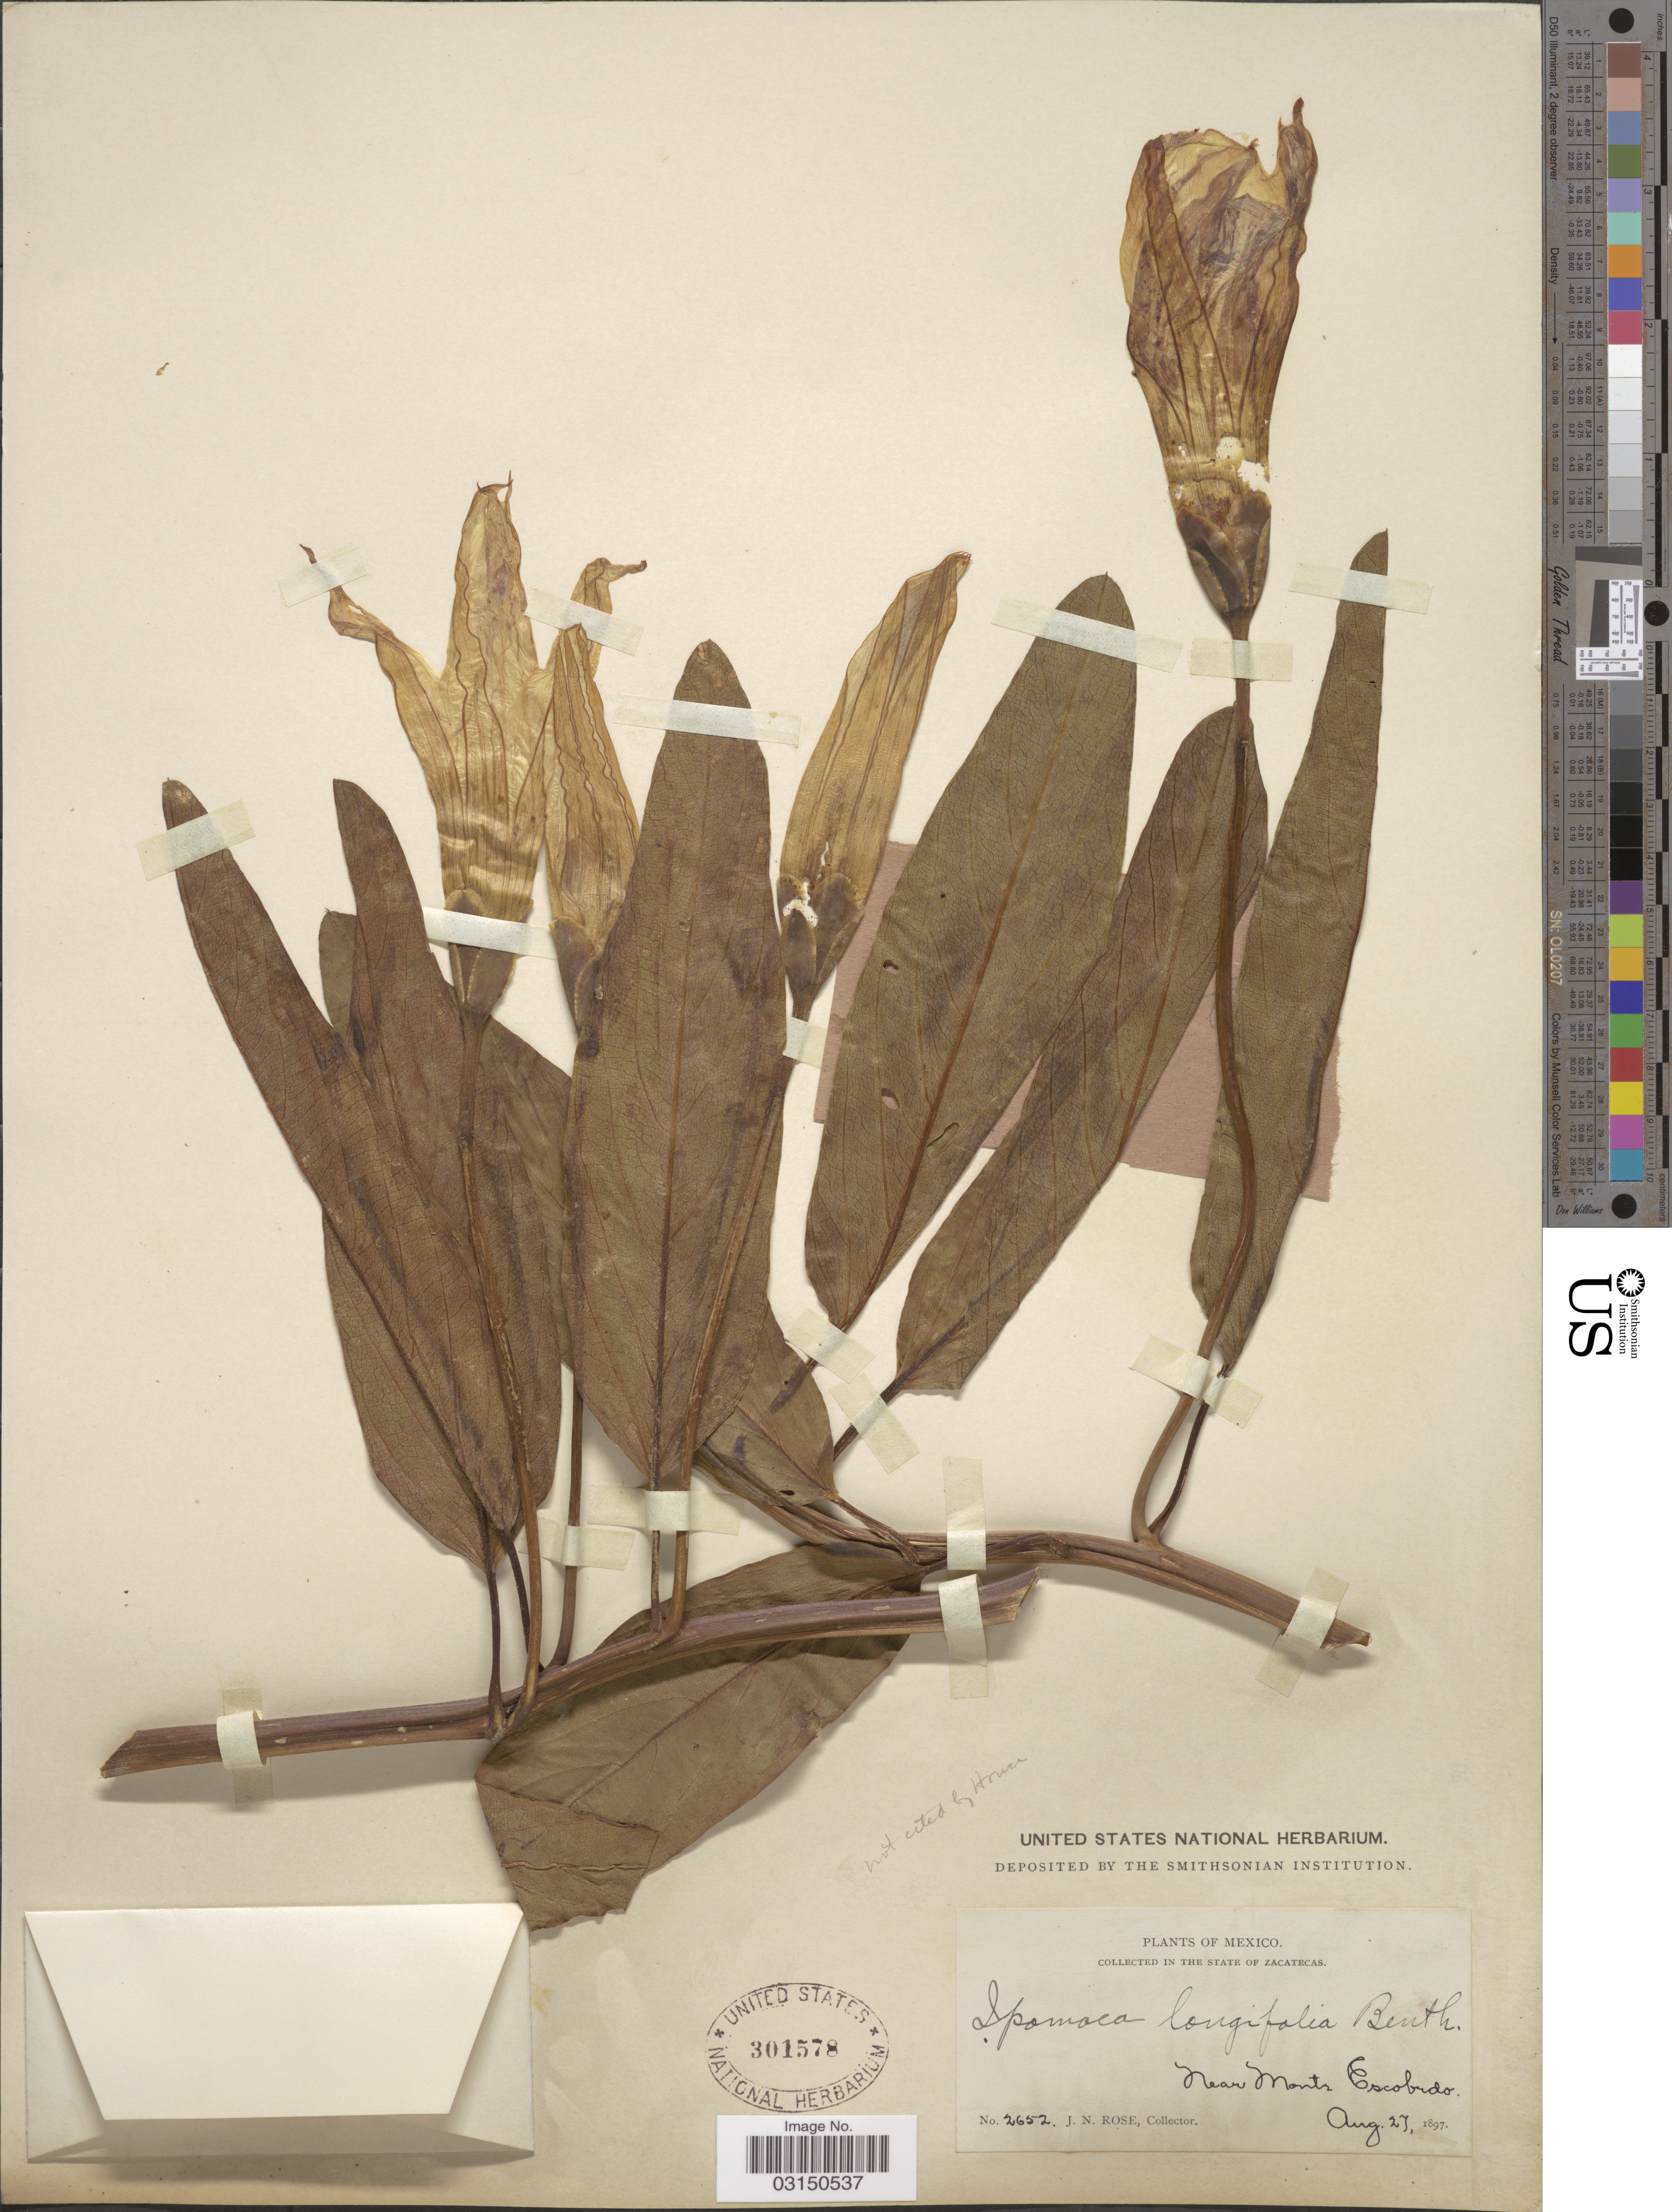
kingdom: Plantae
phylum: Tracheophyta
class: Magnoliopsida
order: Solanales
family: Convolvulaceae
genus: Ipomoea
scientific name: Ipomoea longifolia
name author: Benth.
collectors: J. N. Rose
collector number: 2652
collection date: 1897-08-27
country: Mexico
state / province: Zacatecas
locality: Near Monte Escobedo.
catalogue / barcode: US 301578